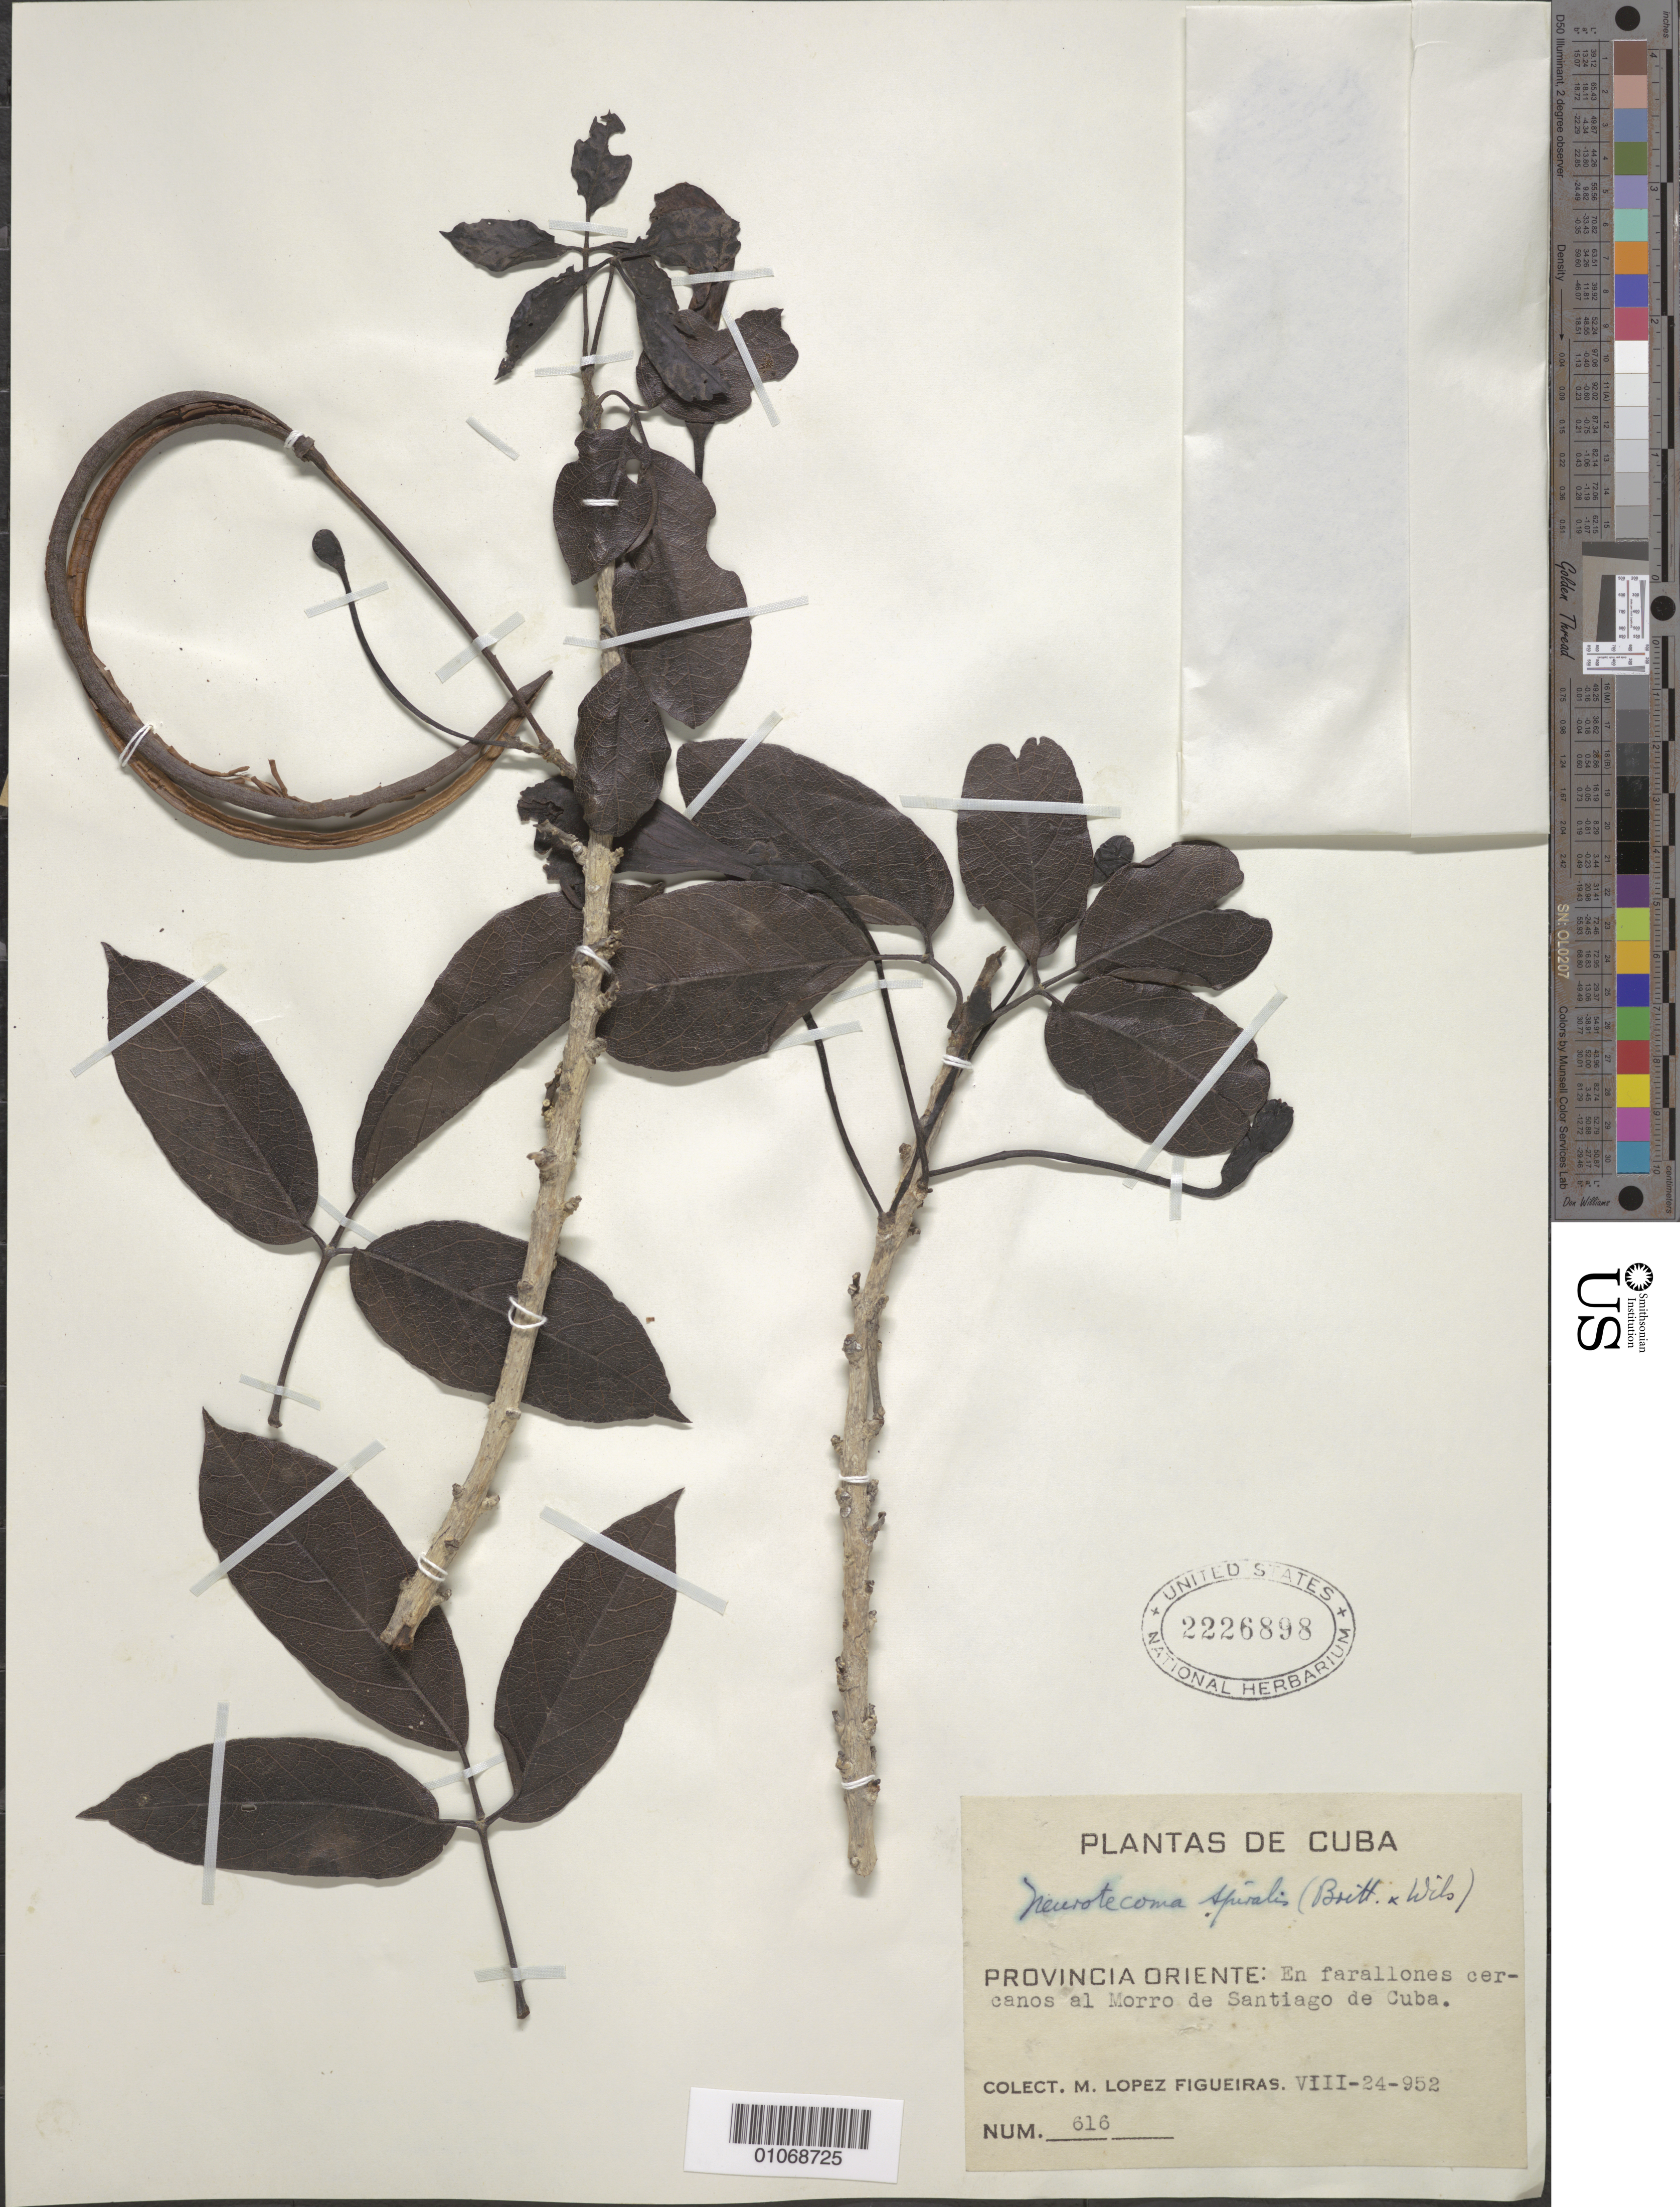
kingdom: Plantae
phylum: Tracheophyta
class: Magnoliopsida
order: Lamiales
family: Bignoniaceae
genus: Spirotecoma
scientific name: Spirotecoma spiralis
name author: (C. Wright ex Griseb.) Pichon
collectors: M. López Figueiras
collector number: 616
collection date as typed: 24 Aug 1952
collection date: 1952-08-24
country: Cuba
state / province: Santiago de Cuba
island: Cuba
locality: On cliffs near el Morro de Santiago de Cuba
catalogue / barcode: US 2226898